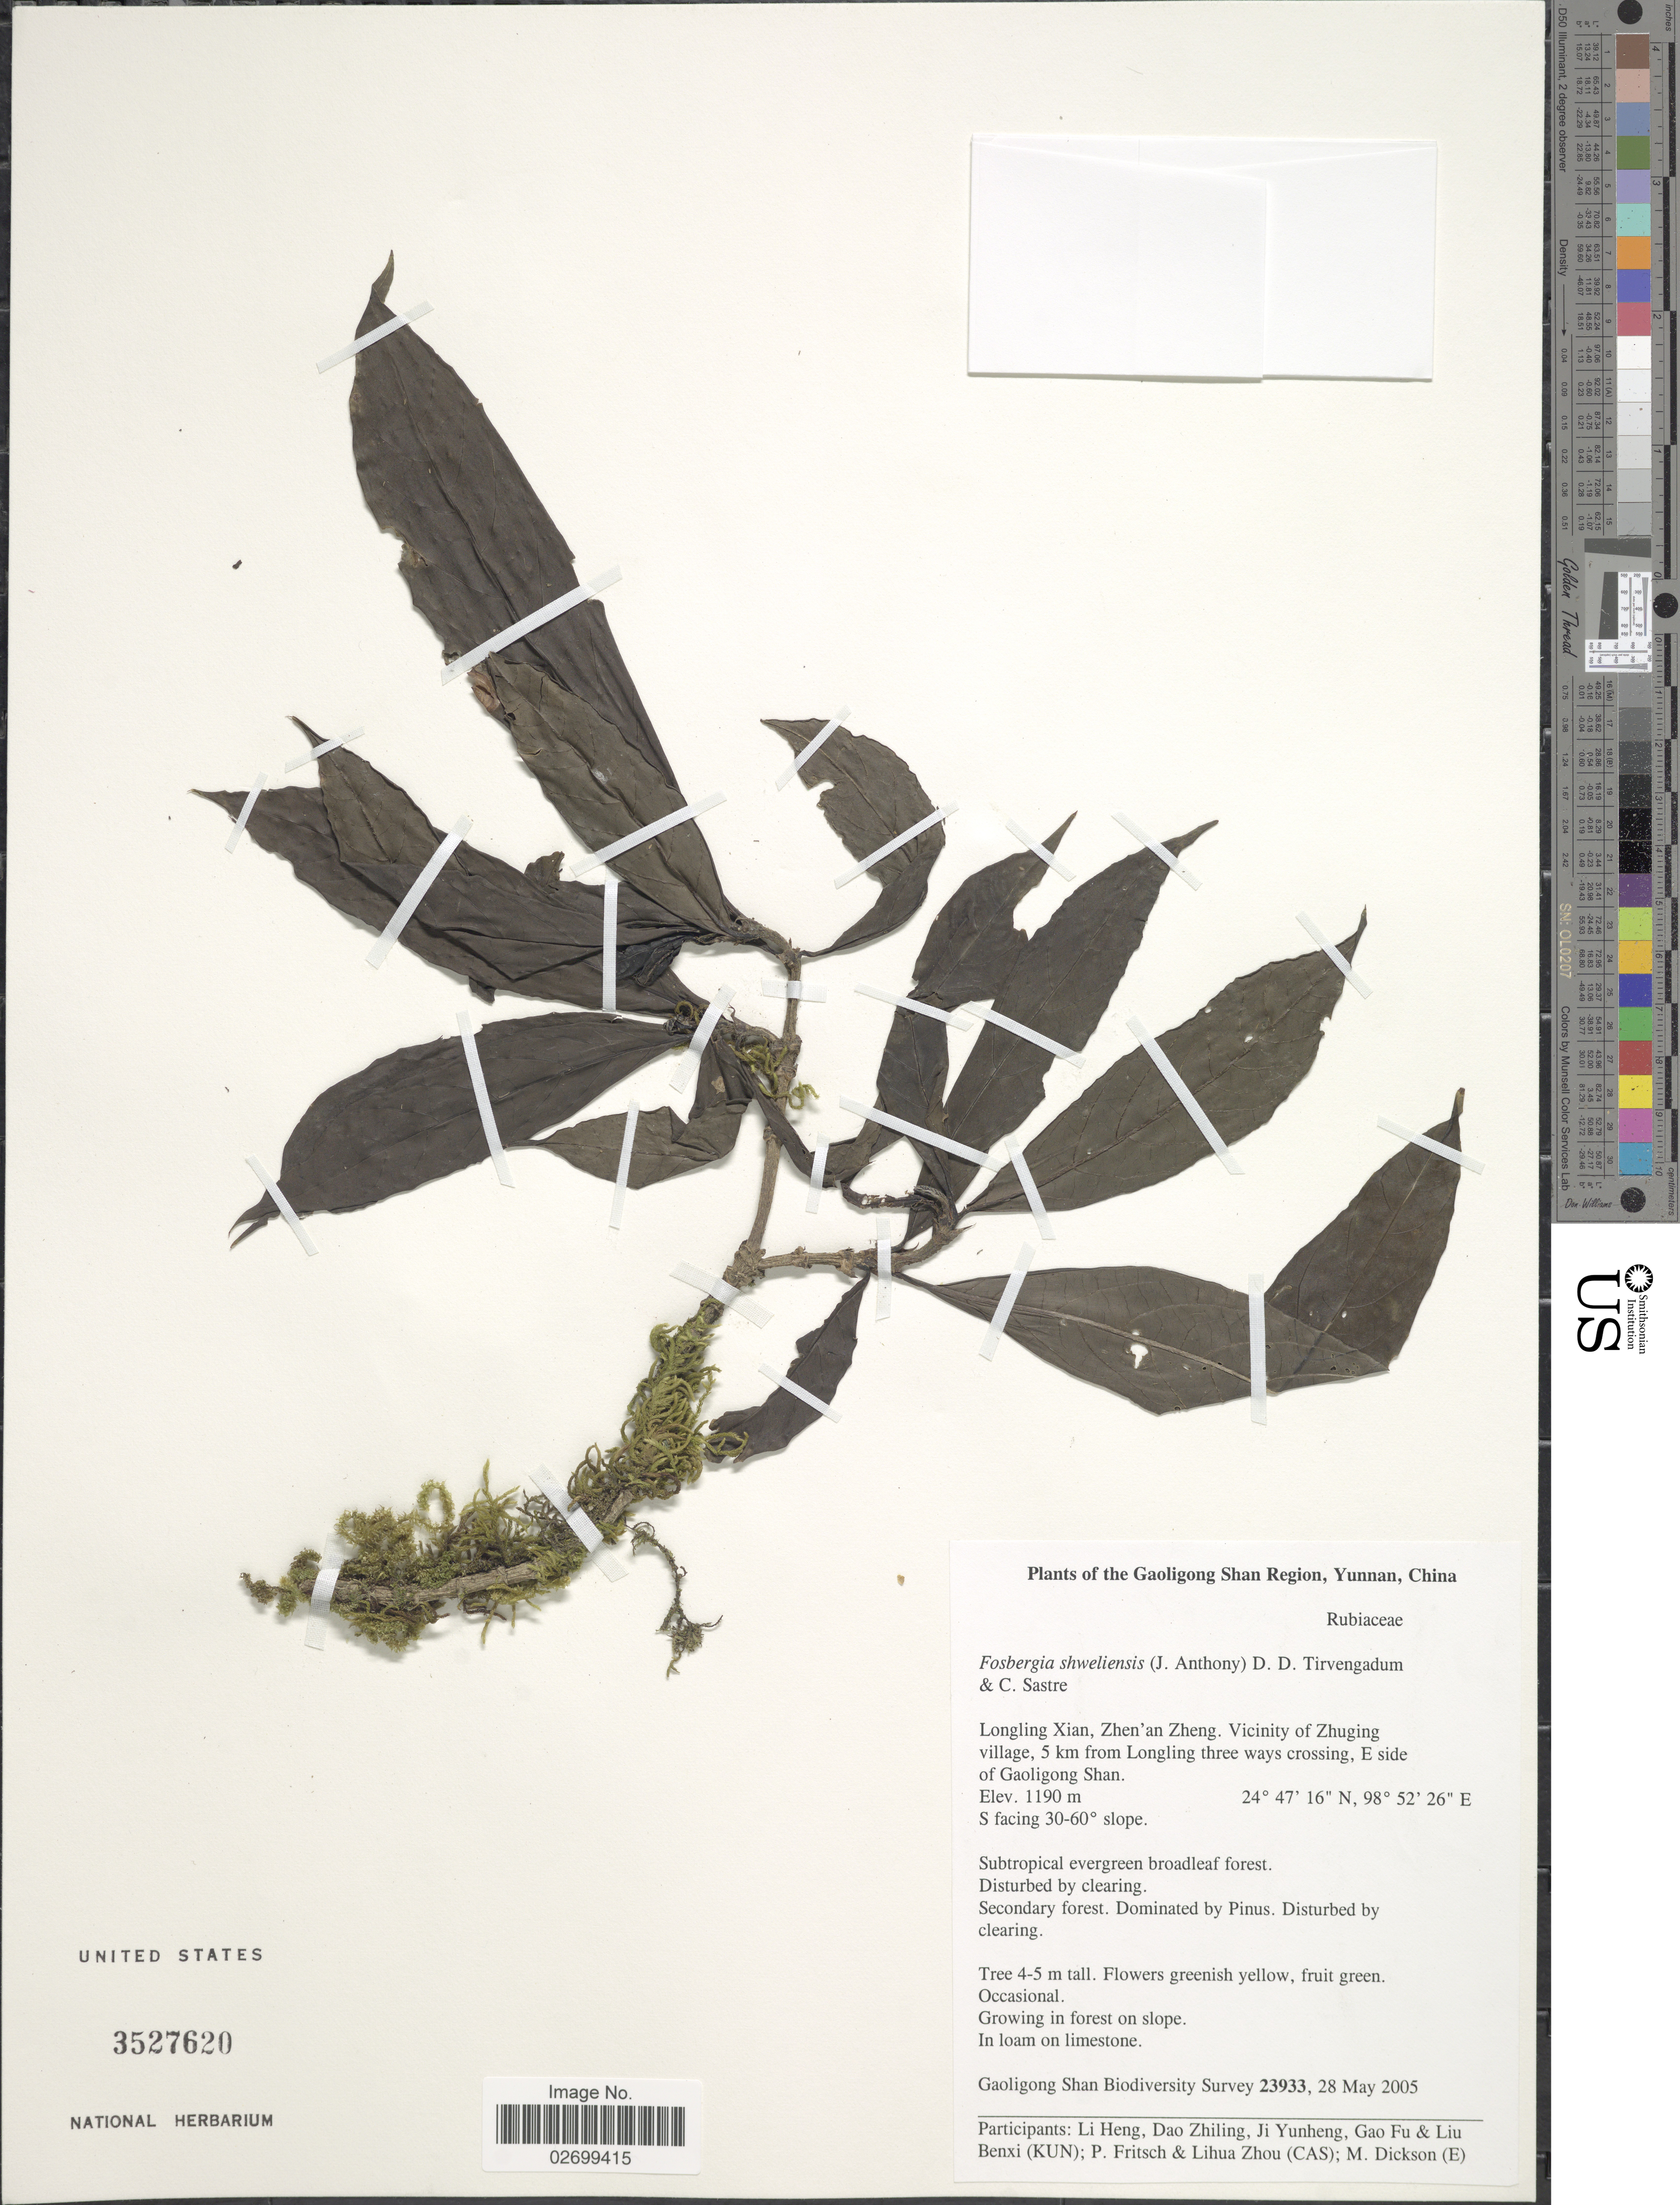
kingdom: Plantae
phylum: Tracheophyta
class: Magnoliopsida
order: Gentianales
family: Rubiaceae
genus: Fosbergia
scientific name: Fosbergia shweliensis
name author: (J. Anthony) Tirveng. & Sastre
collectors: Gaoligong Shan Biodiversity Survey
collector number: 23933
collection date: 2005-05-28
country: China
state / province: Yunnan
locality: Gaoligong Shan Region, Longling Xian, Zhen'an Zheng, Vicinity of Zhuging village, 5 km from Longling three ways crossing, E side of Gaoliging Shan, S facing 30-60° slope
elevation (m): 1190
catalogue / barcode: US 3527620